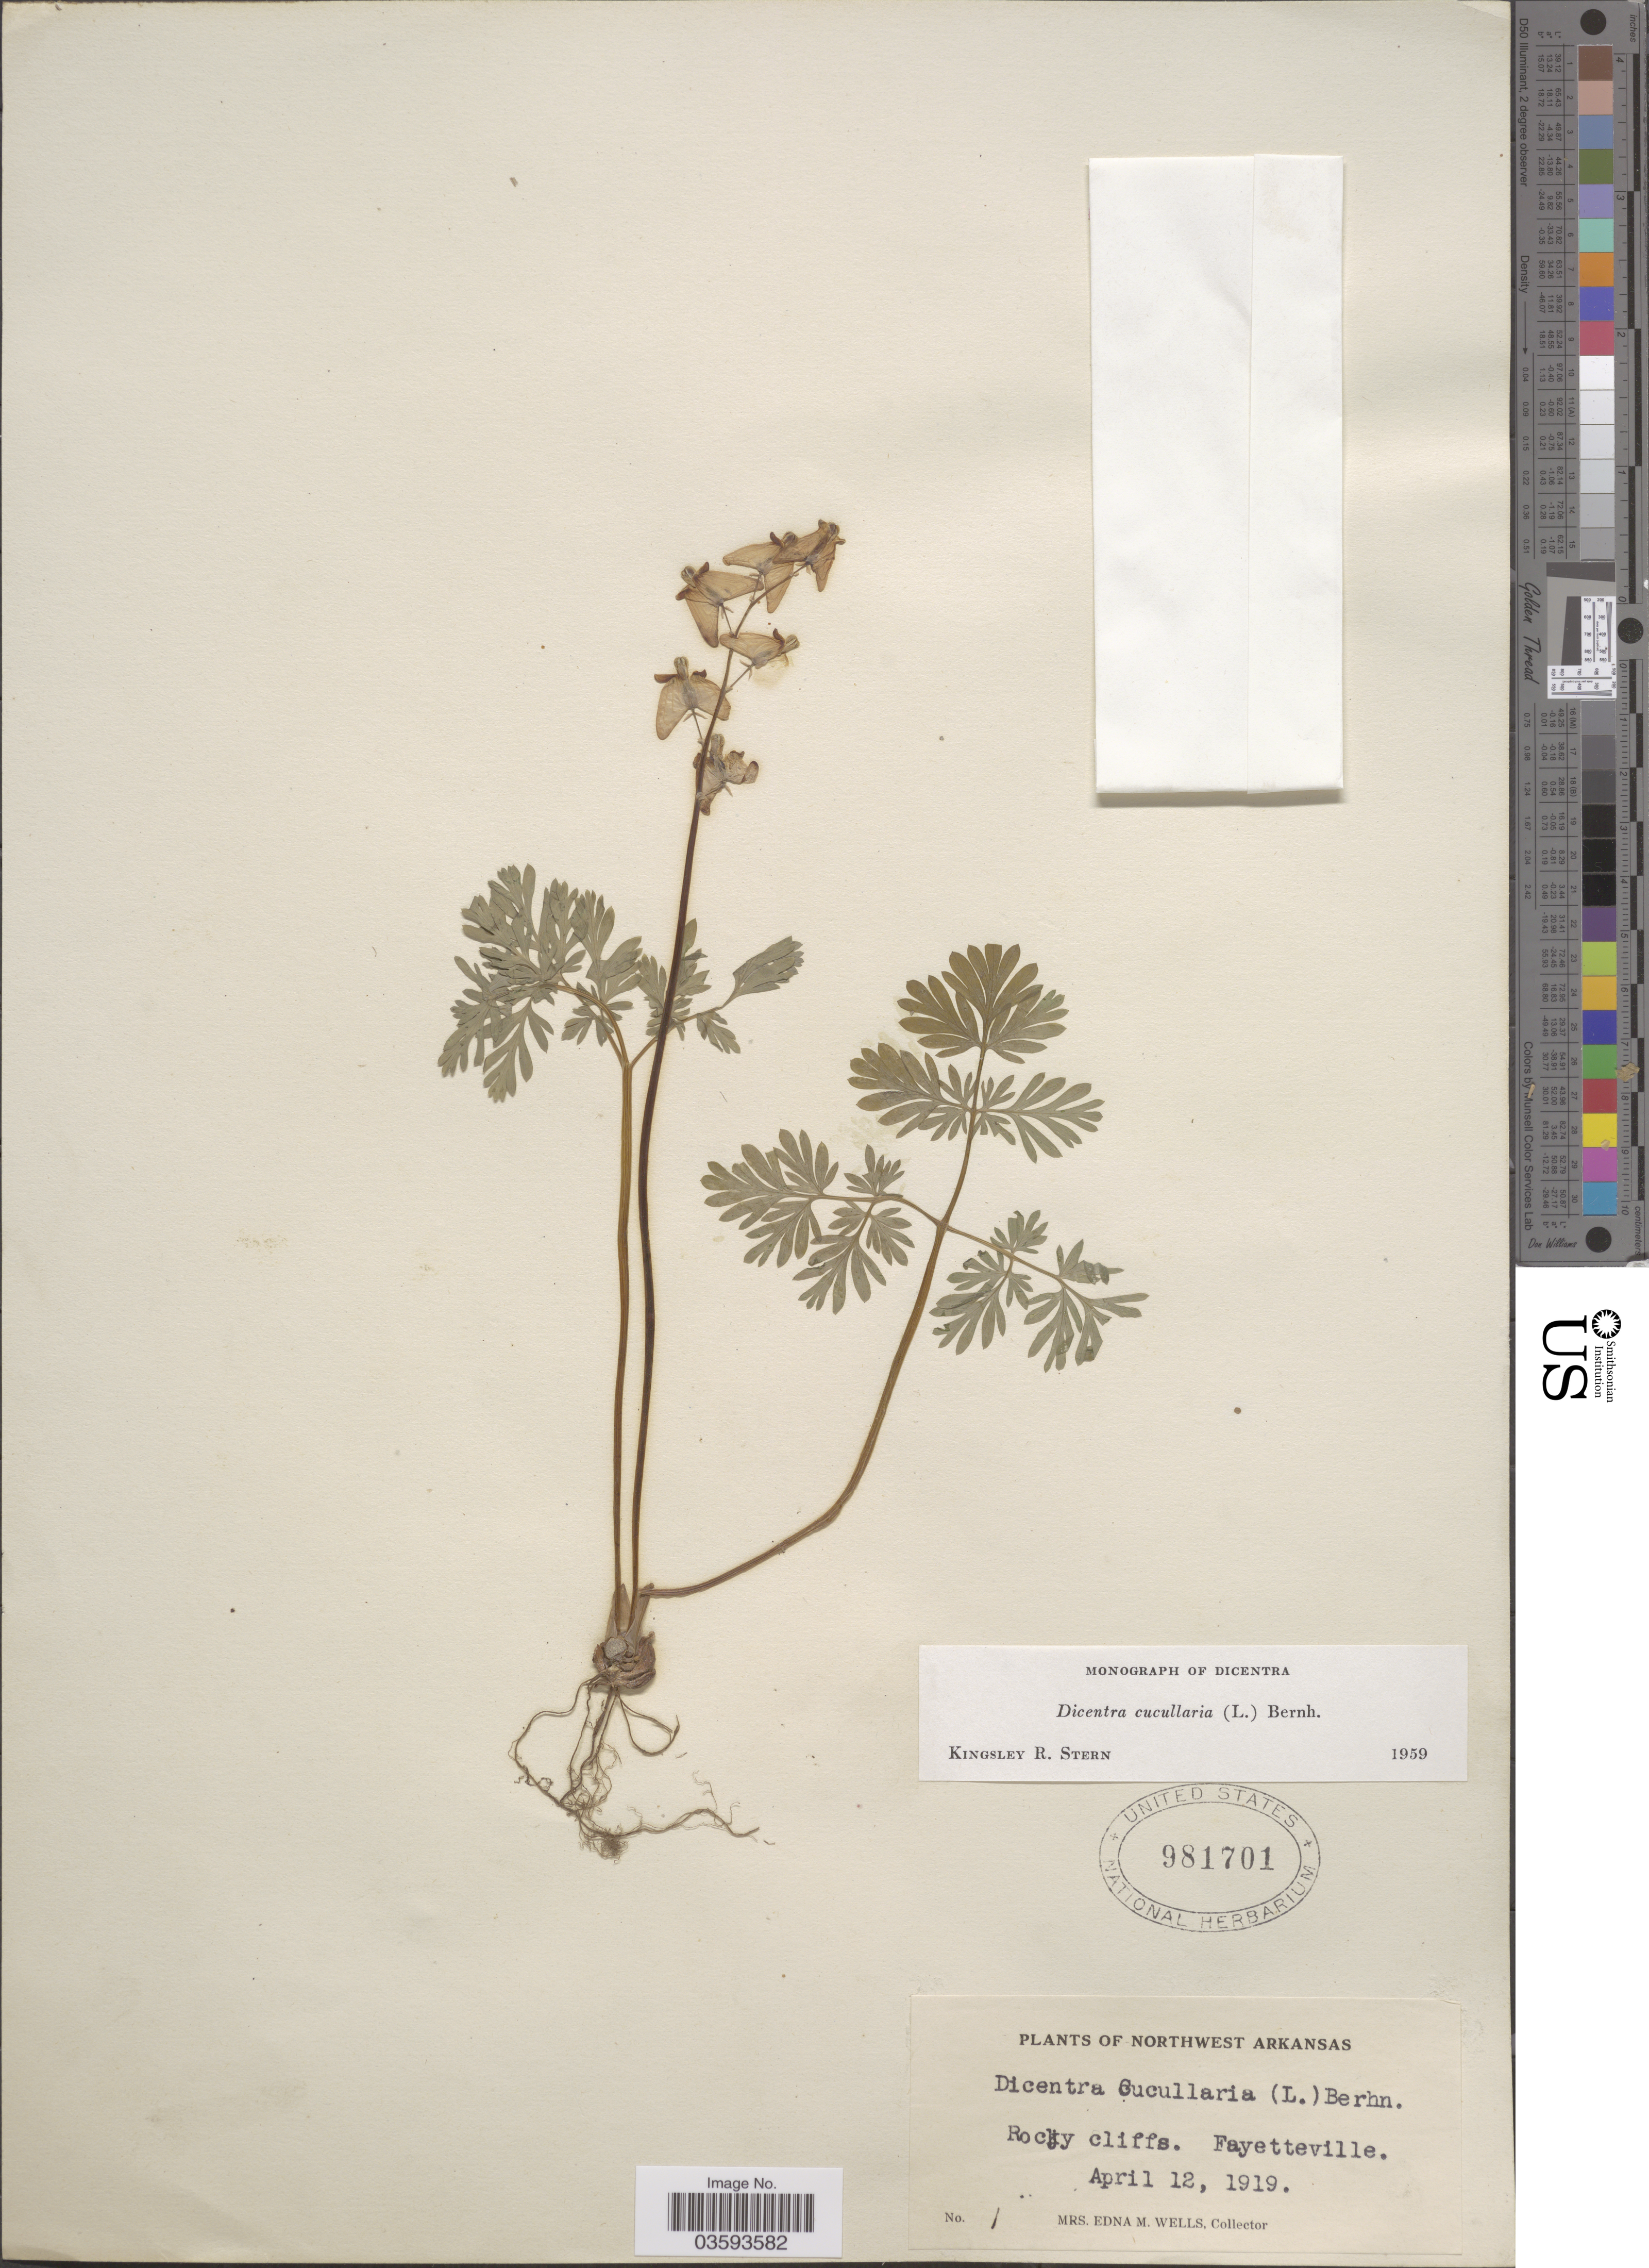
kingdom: Plantae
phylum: Tracheophyta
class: Magnoliopsida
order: Ranunculales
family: Papaveraceae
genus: Dicentra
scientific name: Dicentra cucullaria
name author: (L.) Bernh.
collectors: E. M. Wells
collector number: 1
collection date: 1919-04-12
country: United States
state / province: Arkansas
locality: Northwest Arkansas. Fayetteville.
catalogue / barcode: US 981701